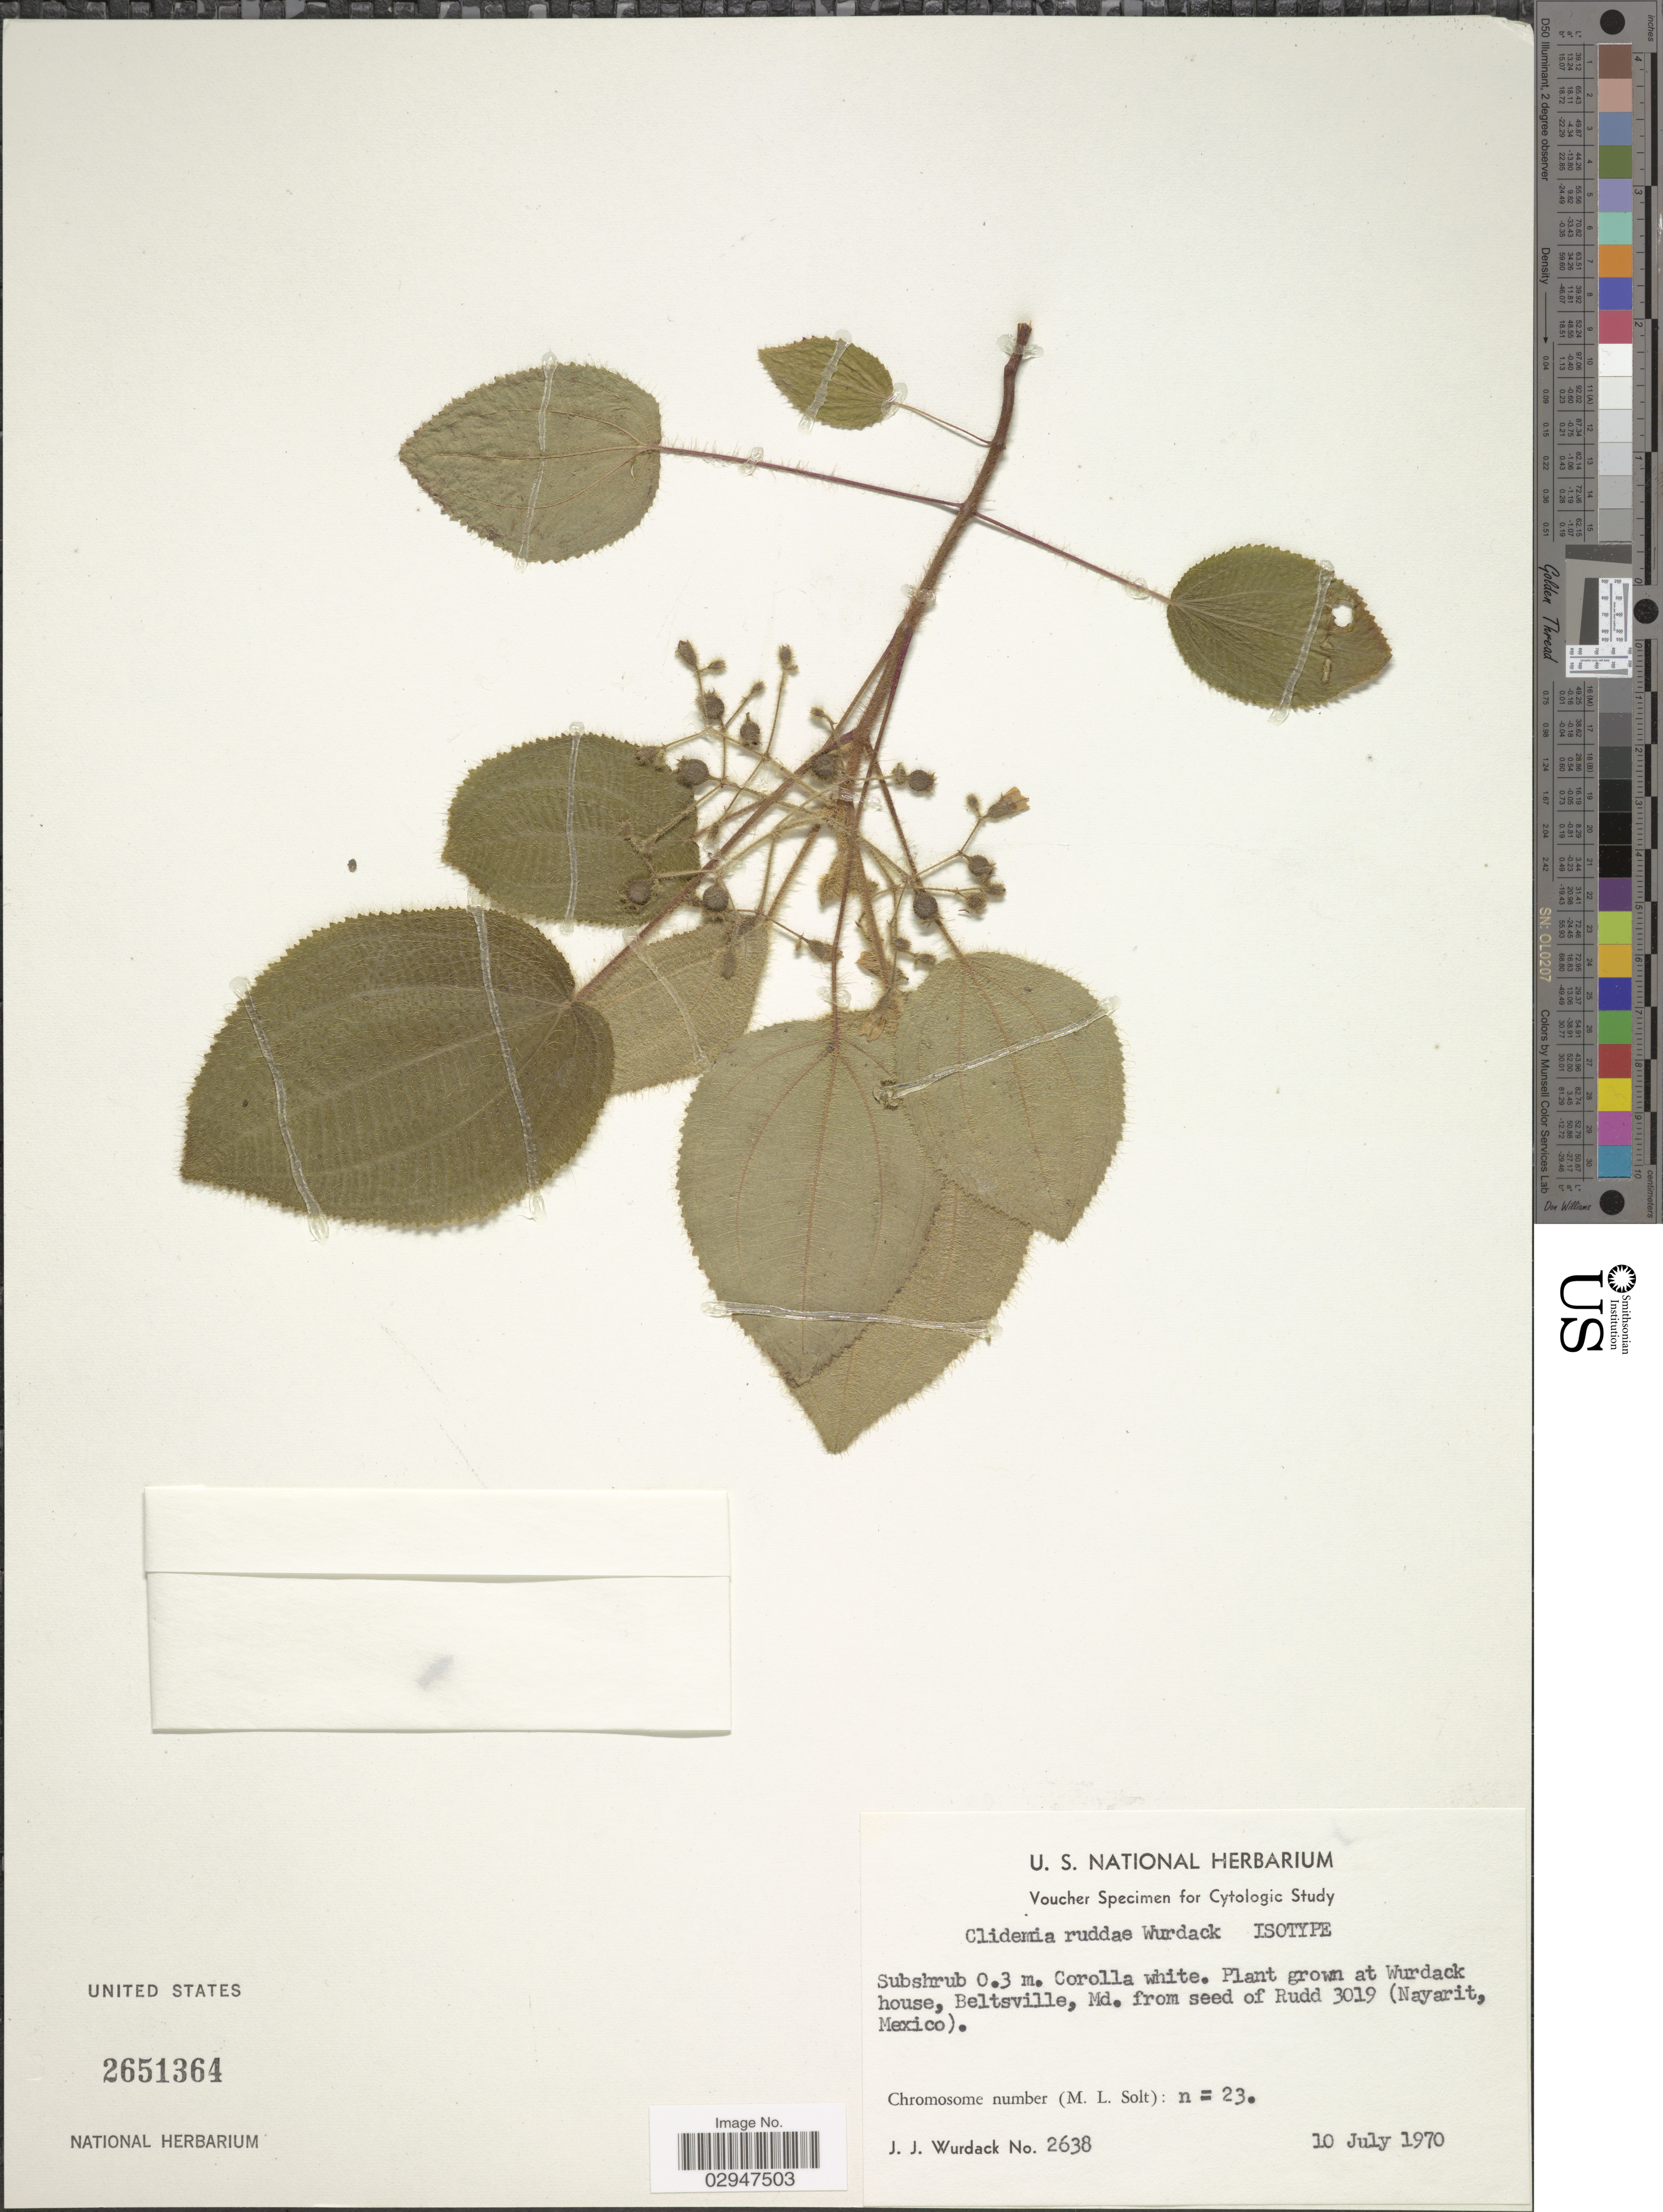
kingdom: Plantae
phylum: Tracheophyta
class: Magnoliopsida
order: Myrtales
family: Melastomataceae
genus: Clidemia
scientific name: Clidemia ruddae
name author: Wurdack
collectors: J. J. Wurdack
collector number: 2638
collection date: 1970-07-10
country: United States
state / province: Maryland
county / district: Prince George's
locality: Wurdack house, Beltsville, Md.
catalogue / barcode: US 2651364